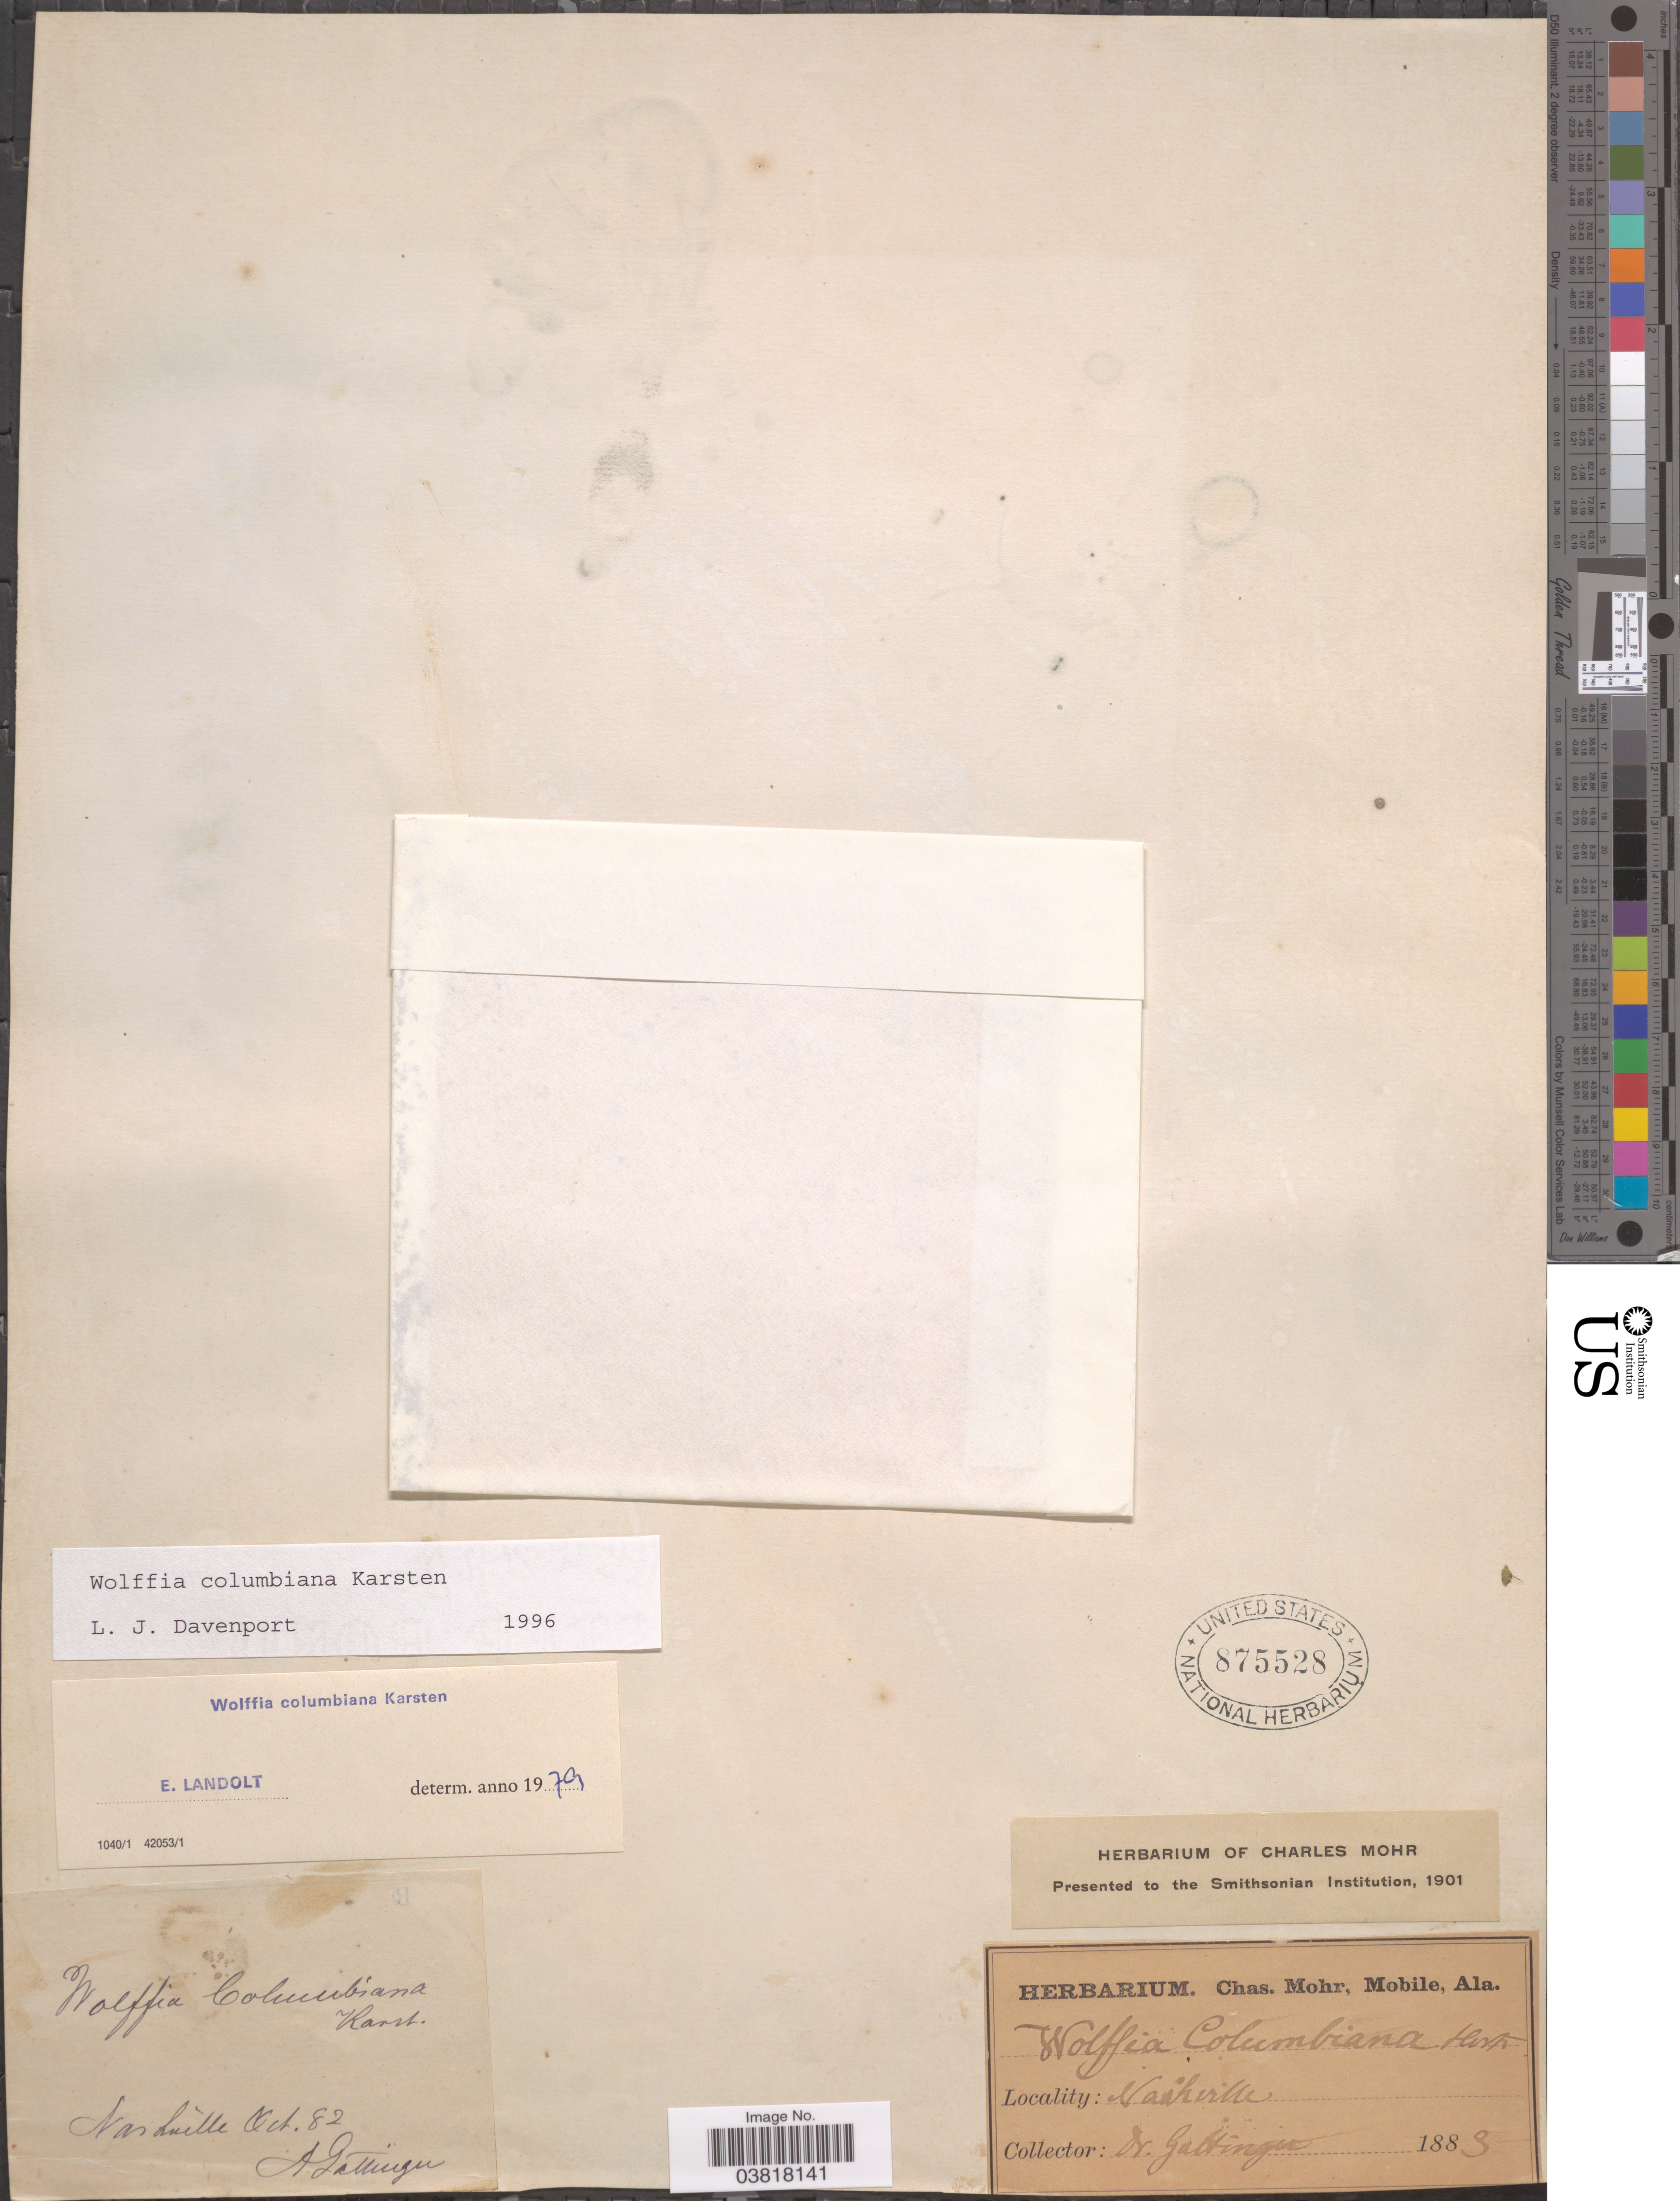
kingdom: Plantae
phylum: Tracheophyta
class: Liliopsida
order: Alismatales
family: Araceae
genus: Wolffia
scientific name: Wolffia columbiana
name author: H. Karst.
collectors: A. Gattinger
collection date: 1883-10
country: United States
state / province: Tennessee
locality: Nashville.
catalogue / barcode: US 875528